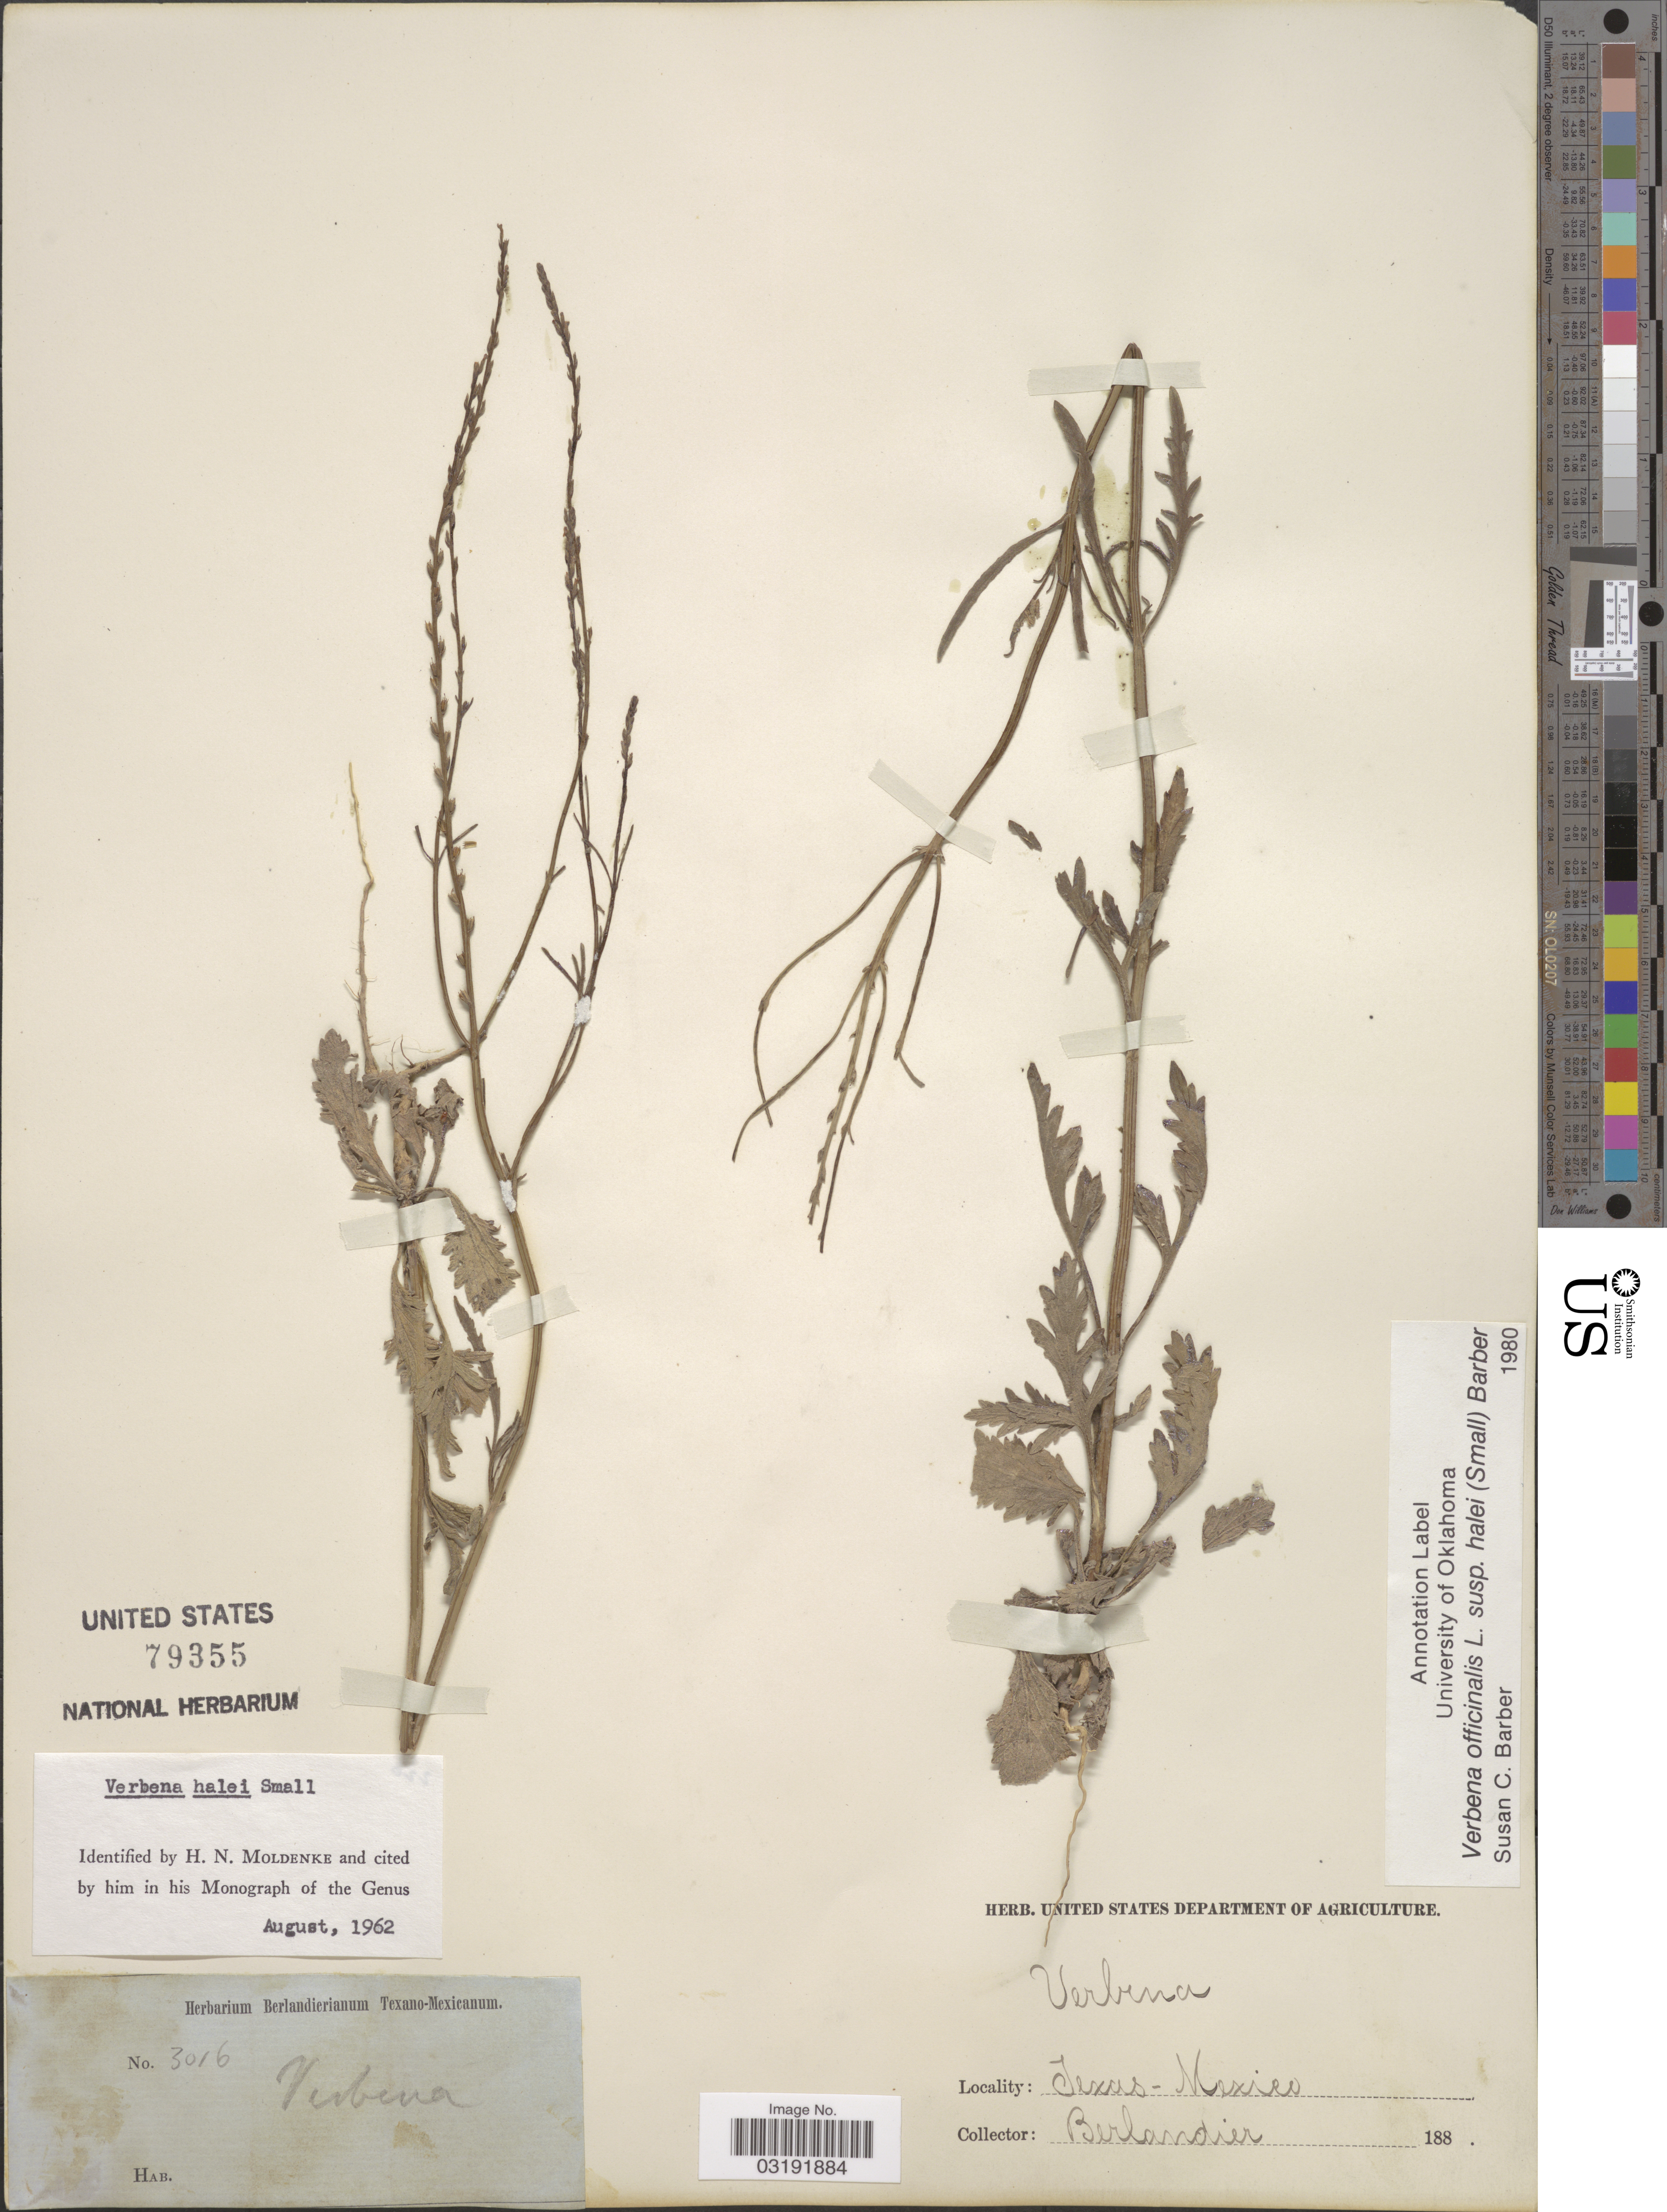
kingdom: Plantae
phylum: Tracheophyta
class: Magnoliopsida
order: Lamiales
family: Verbenaceae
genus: Verbena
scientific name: Verbena officinalis subsp. halei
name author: L.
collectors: J. L. Berlandier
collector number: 3016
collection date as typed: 188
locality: Texas-Mexico.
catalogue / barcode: US 79355